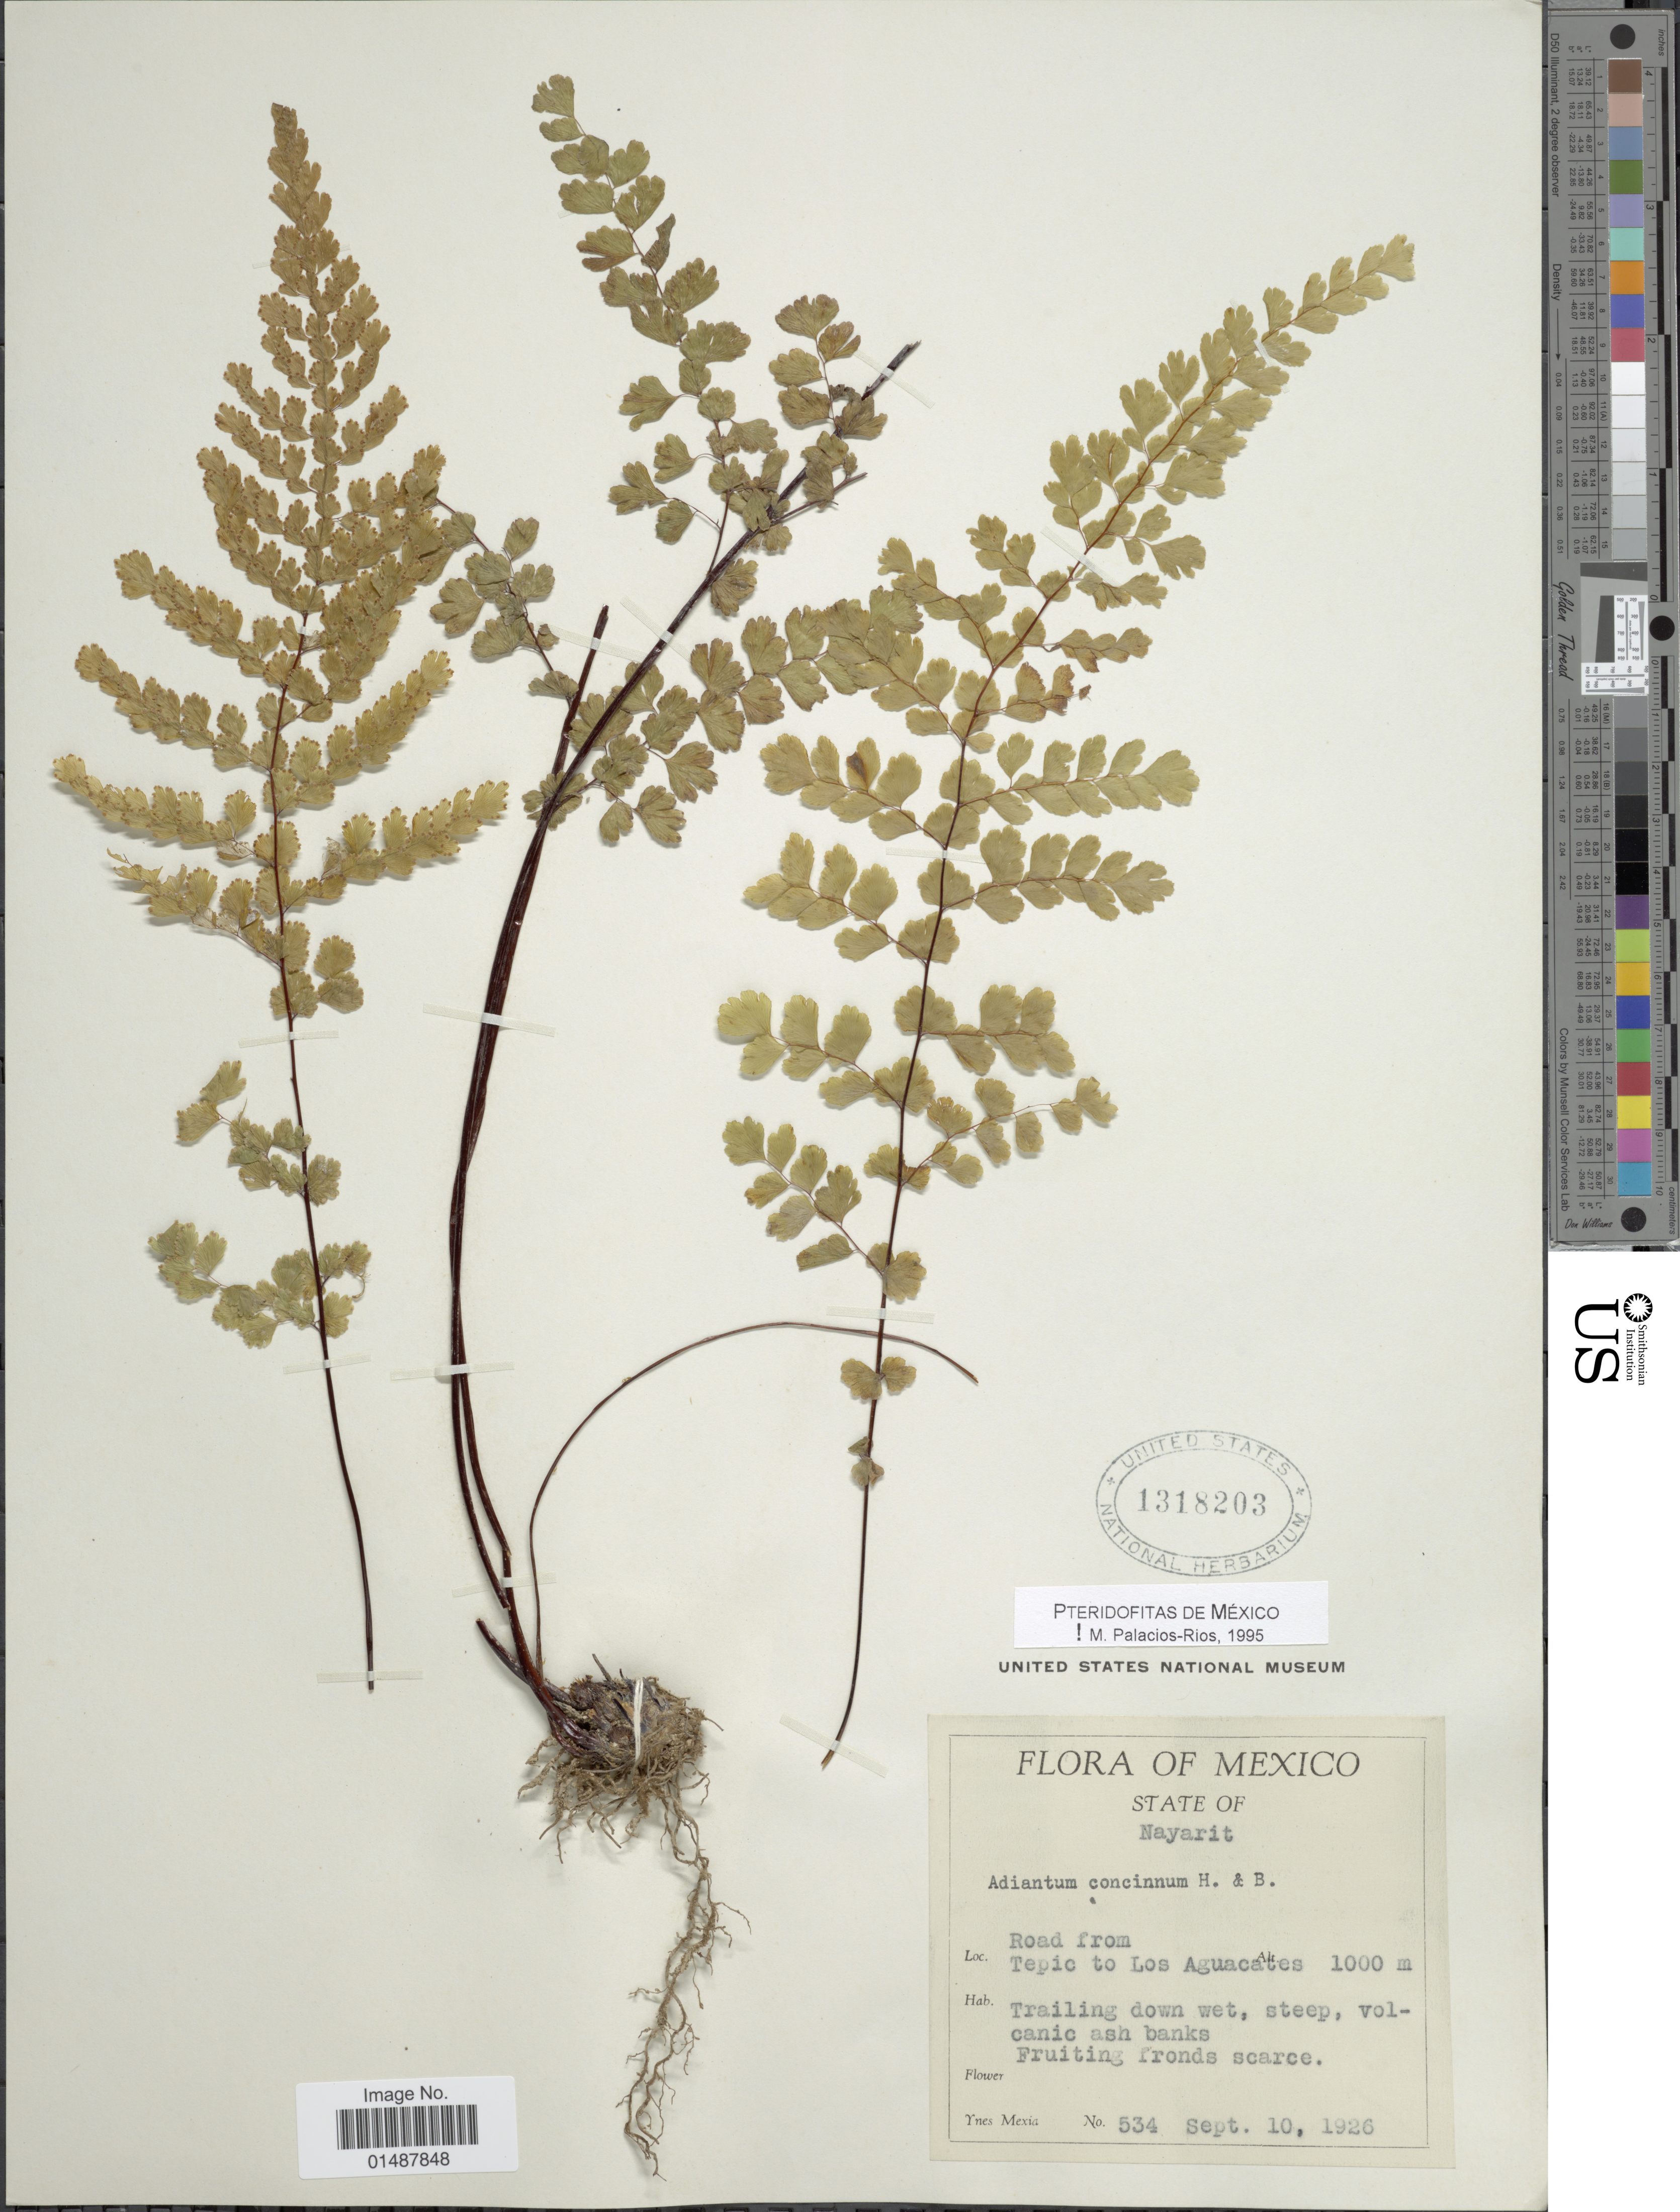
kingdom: Plantae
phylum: Tracheophyta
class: Polypodiopsida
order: Polypodiales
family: Pteridaceae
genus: Adiantum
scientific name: Adiantum concinnum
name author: Humb. & Bonpl. ex Willd.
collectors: Y. Mexia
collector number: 534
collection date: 1926-09-10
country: Mexico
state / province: Nayarit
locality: Road from tepic to Los Aguacates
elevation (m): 1000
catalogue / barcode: US 1318203